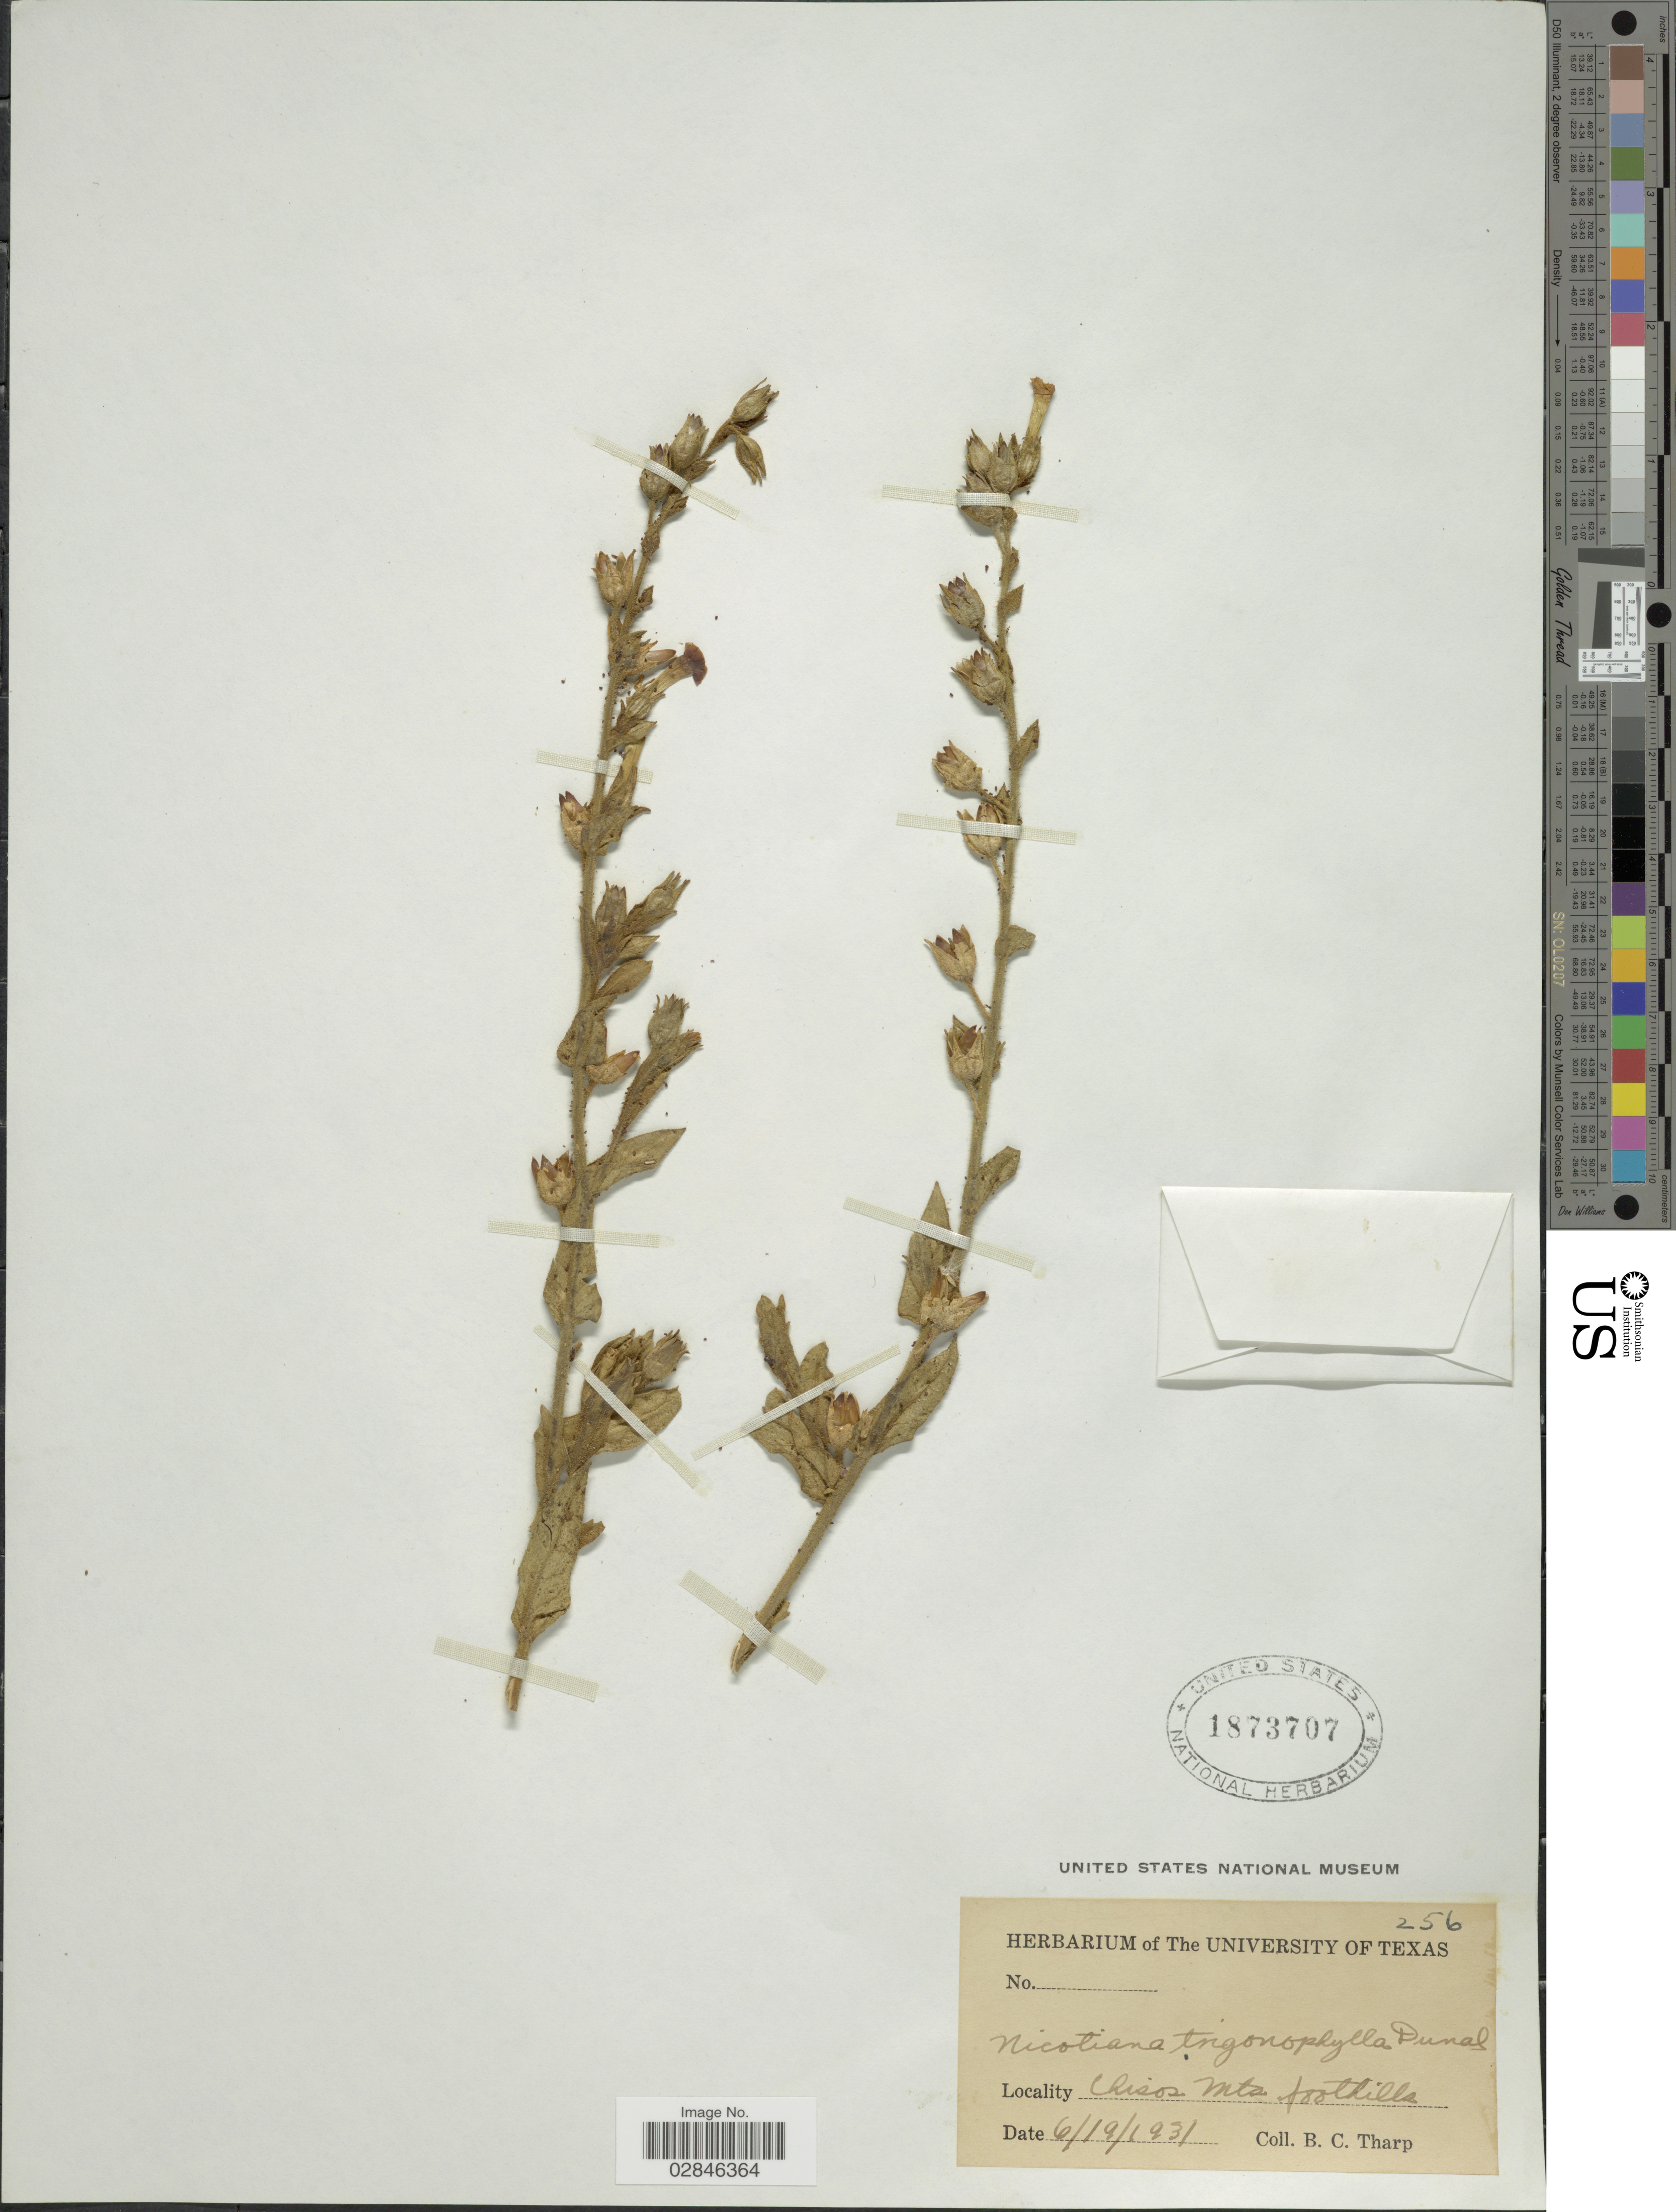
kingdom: Plantae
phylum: Tracheophyta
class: Magnoliopsida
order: Solanales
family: Solanaceae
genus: Nicotiana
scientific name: Nicotiana trigonophylla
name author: Dunal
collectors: B. C. Tharp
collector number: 256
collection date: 1931-06-19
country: United States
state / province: Texas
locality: Chisos Mts foothills.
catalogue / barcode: US 1873707